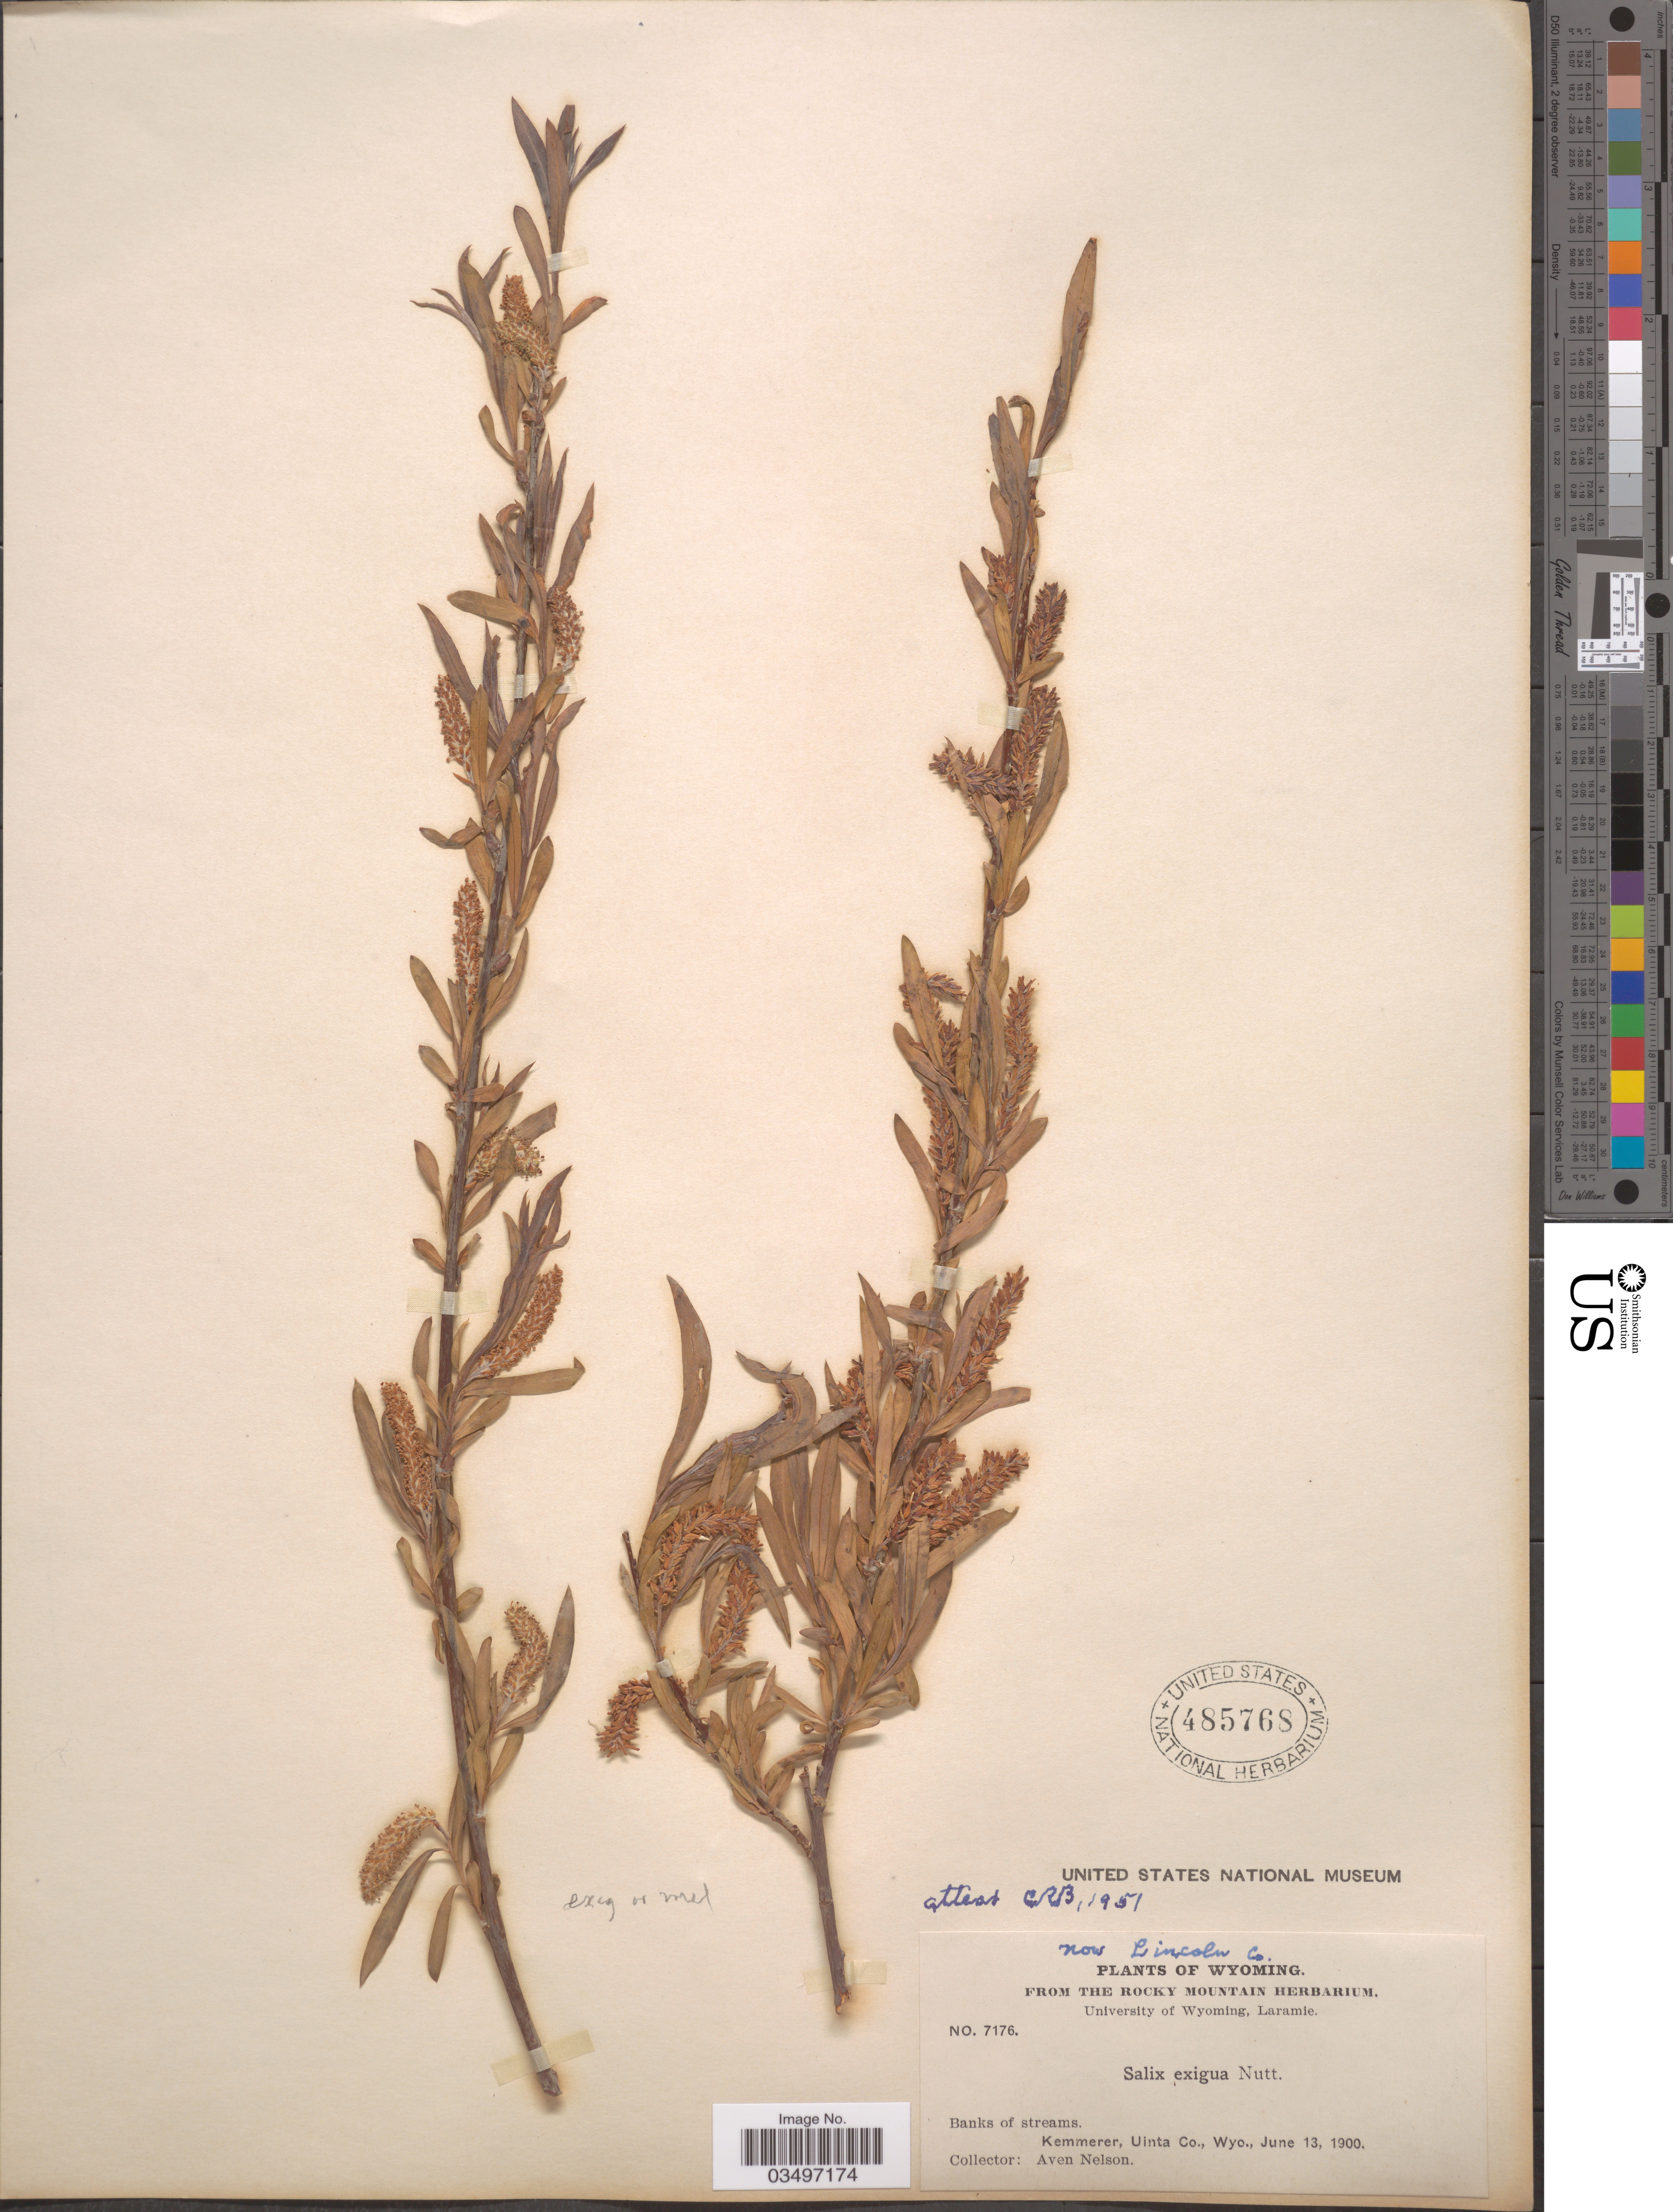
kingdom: Plantae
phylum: Tracheophyta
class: Magnoliopsida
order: Malpighiales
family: Salicaceae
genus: Salix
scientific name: Salix exigua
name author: Nutt.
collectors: A. Nelson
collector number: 7176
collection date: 1900-06-13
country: United States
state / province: Wyoming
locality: Lincoln Co. Banks of streams. Kemmerer, Uinta Co.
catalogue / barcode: US 485768